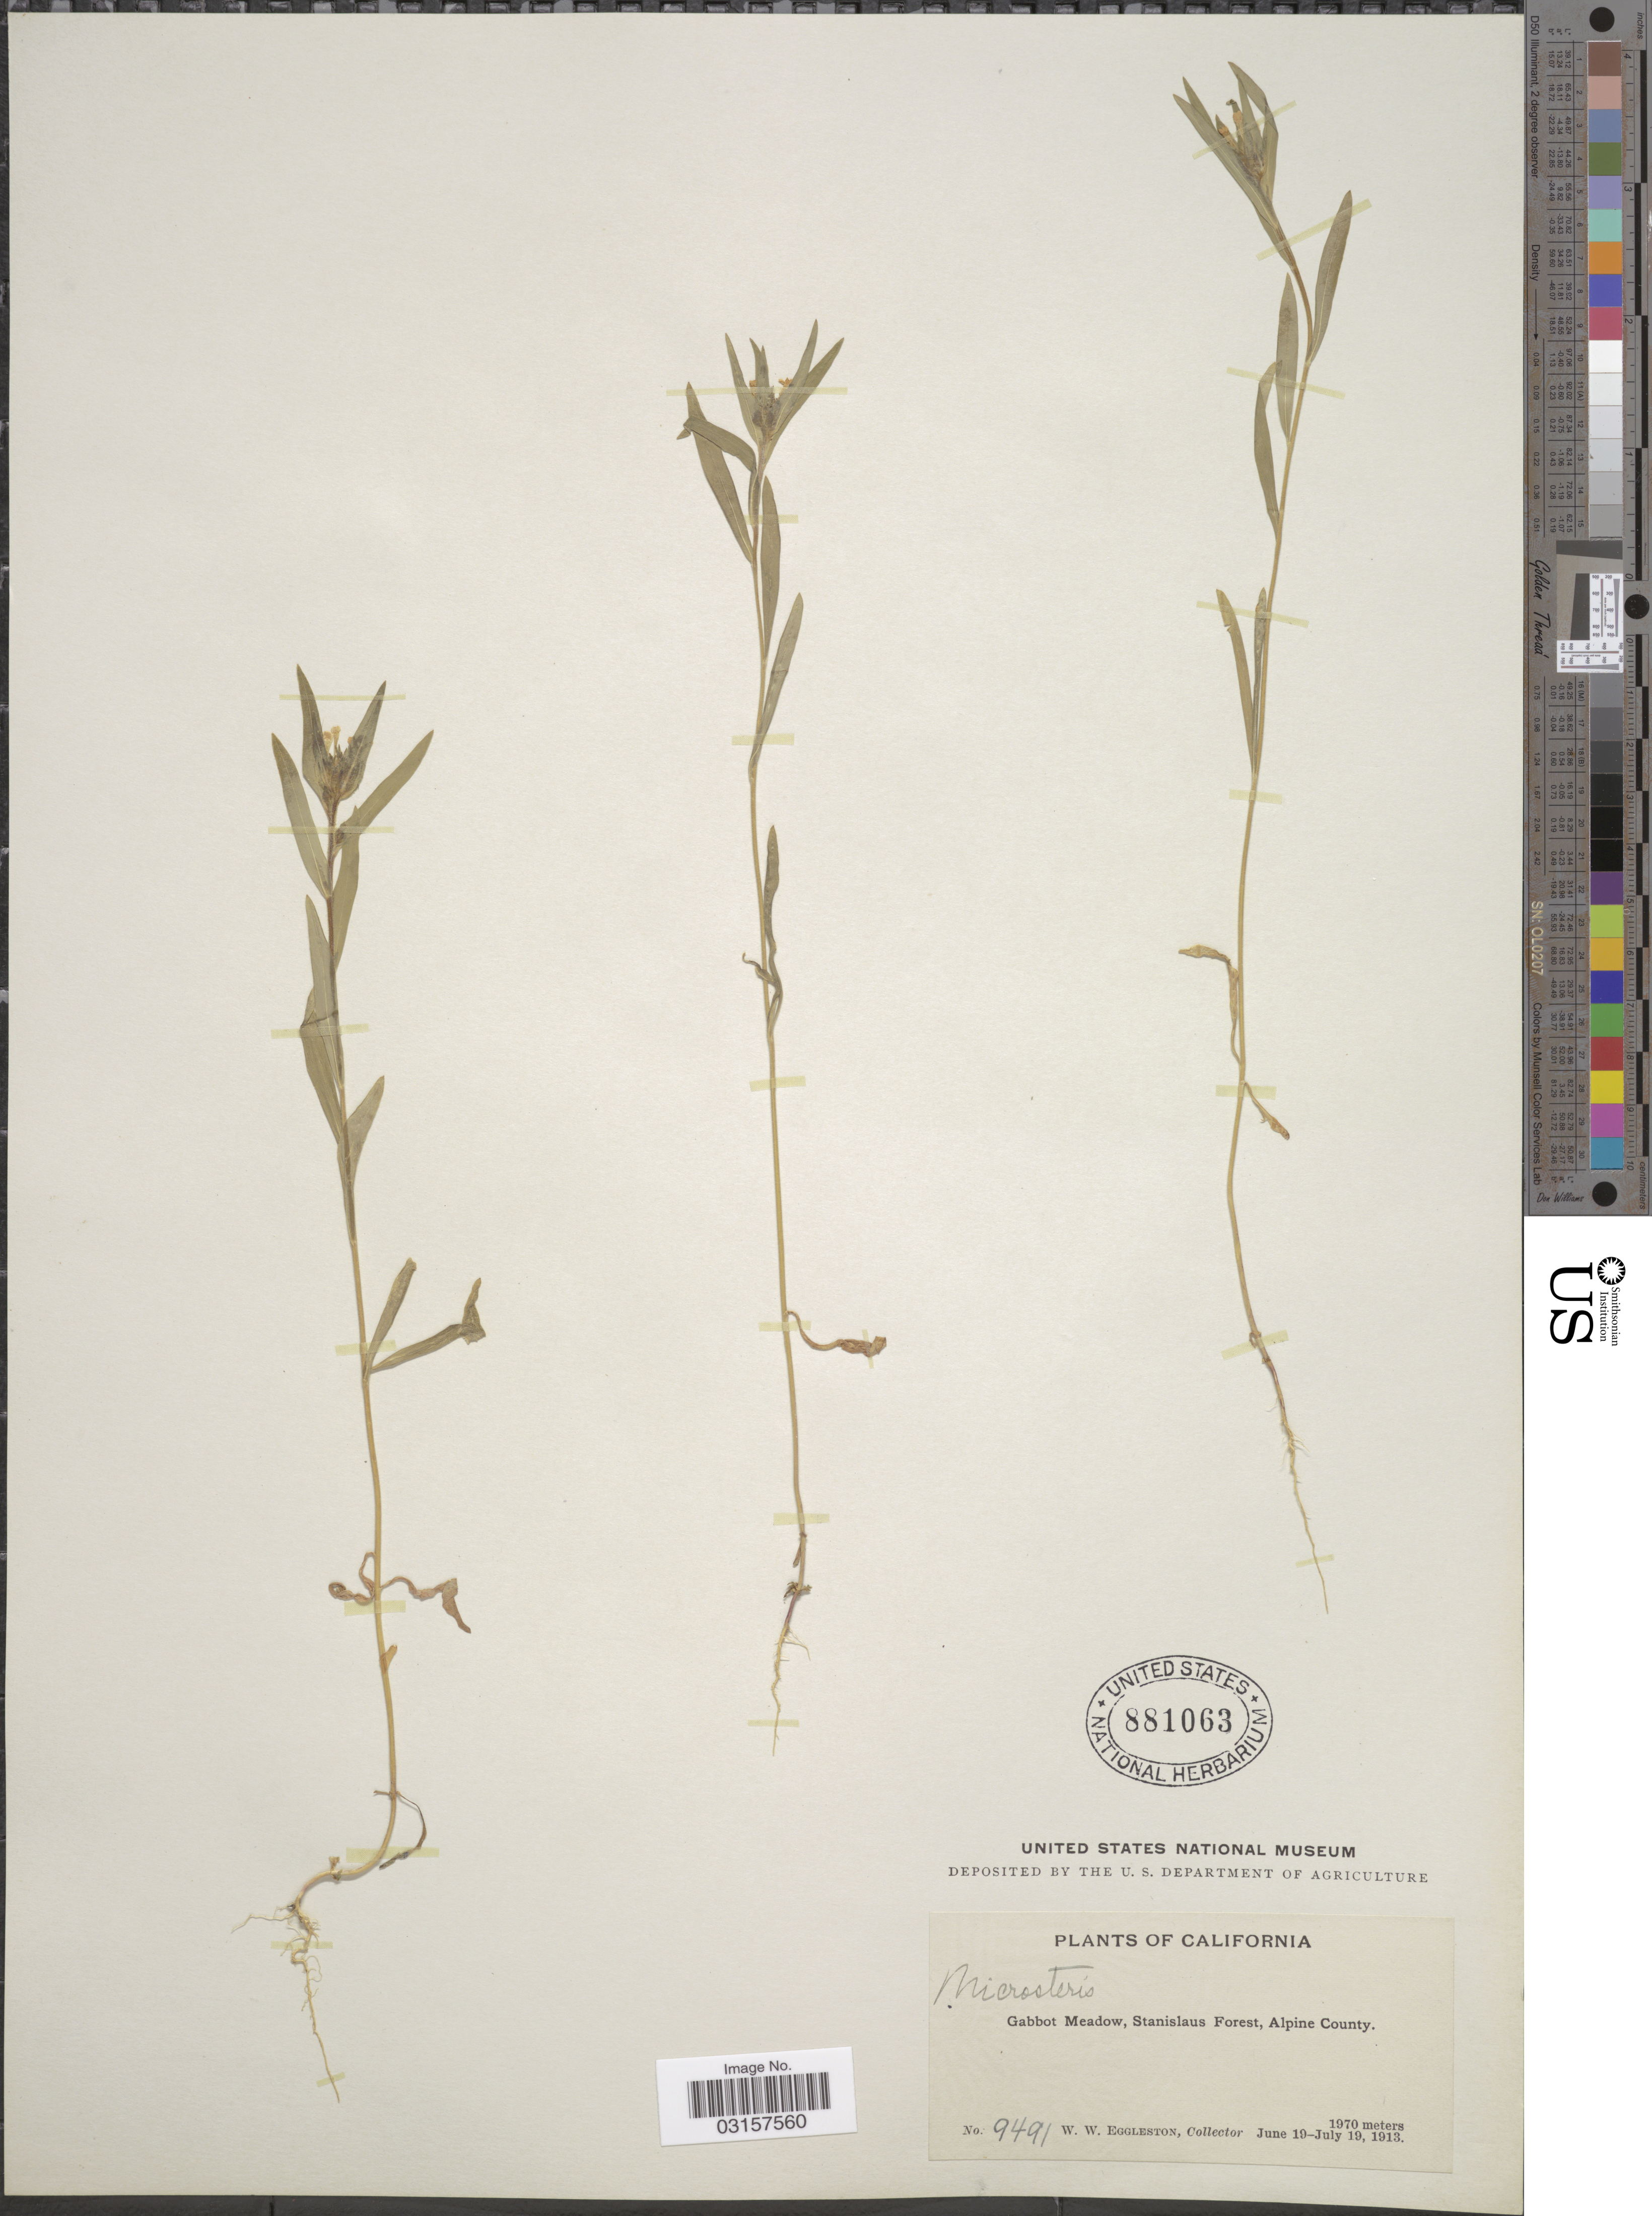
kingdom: Plantae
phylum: Tracheophyta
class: Magnoliopsida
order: Ericales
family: Polemoniaceae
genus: Microsteris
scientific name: Microsteris gracilis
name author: (Hook.) Greene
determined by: (US) Smithsonian Institution - National Museum of Natural History - Department of Botany (UNITED STATES)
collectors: W. W. Eggleston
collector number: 9491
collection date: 1913-06-19/1913-07-19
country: United States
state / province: California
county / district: Alpine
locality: Gabbot Meadow, Stanislaus Forest, Alpine County.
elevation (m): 1970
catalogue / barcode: US 881063